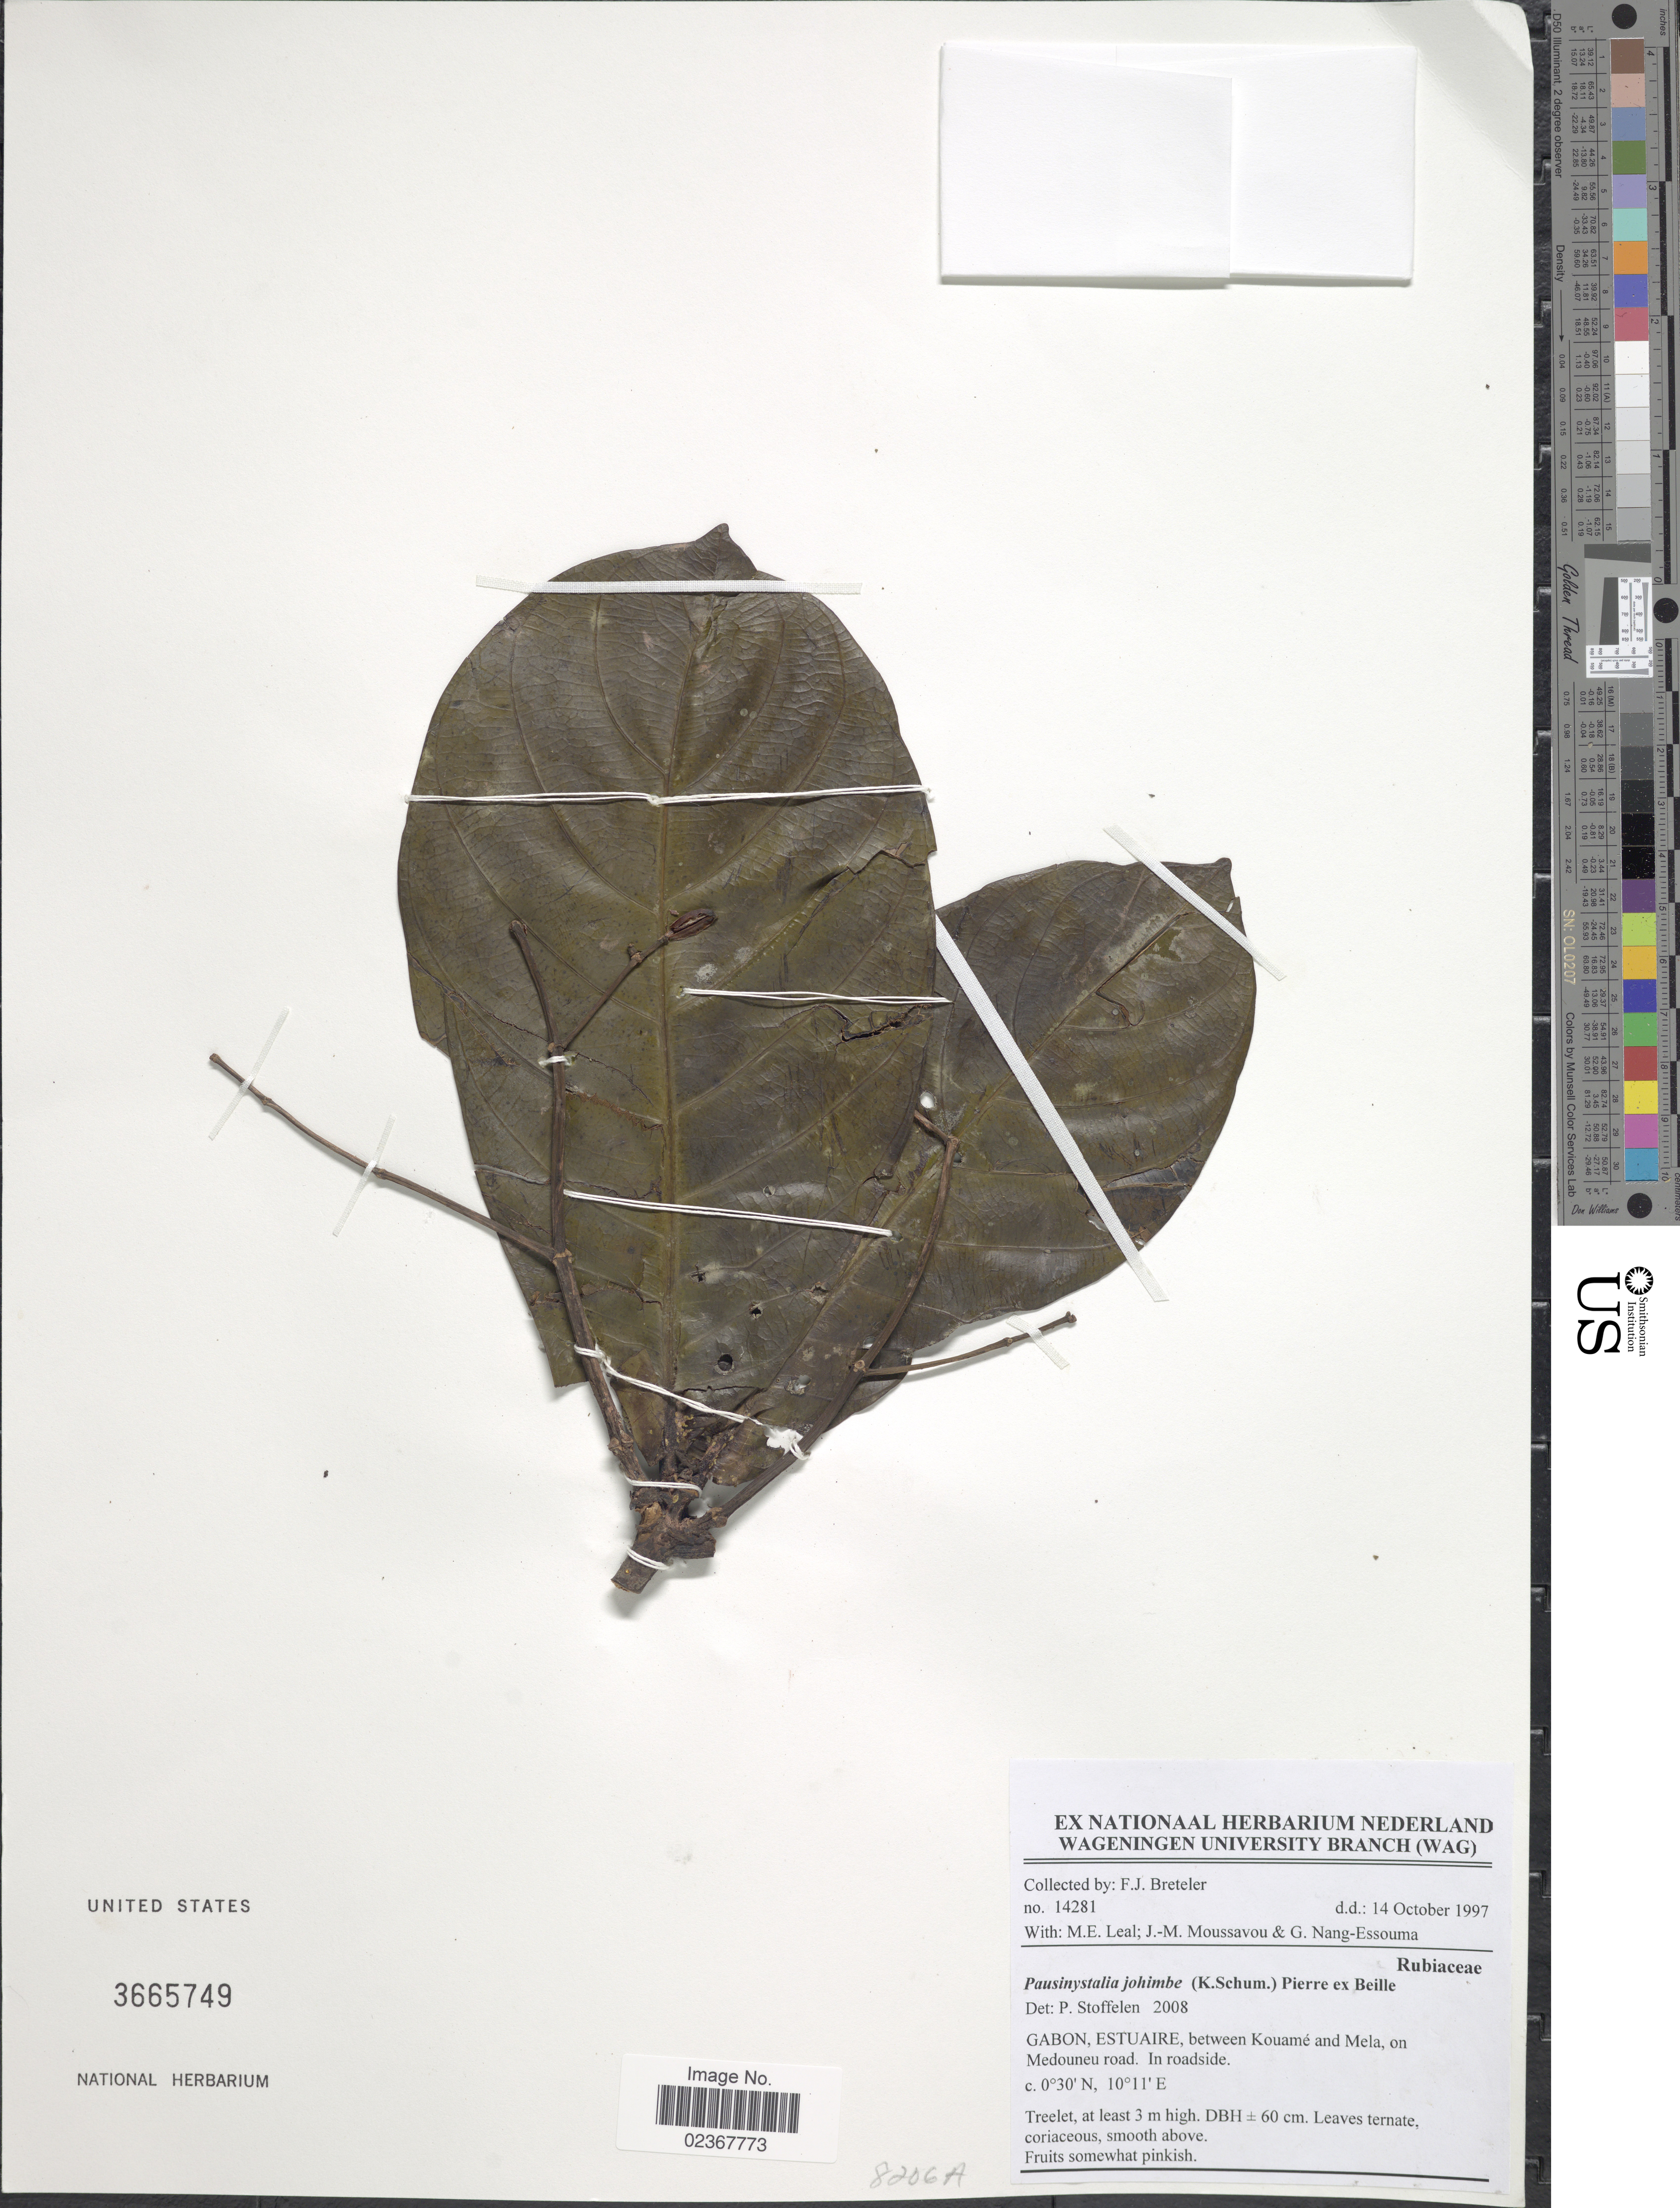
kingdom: Plantae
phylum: Tracheophyta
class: Magnoliopsida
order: Gentianales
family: Rubiaceae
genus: Pausinystalia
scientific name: Pausinystalia johimbe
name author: (K. Schum.) Pierre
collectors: F. J. Breteler, M. E. Leal, J. Moussavou & G. Nang-Essouma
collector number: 14281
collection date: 1997-10-14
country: Gabon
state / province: Estuaire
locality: Between Kouame and Mela, on Medouneu road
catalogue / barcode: US 3665749